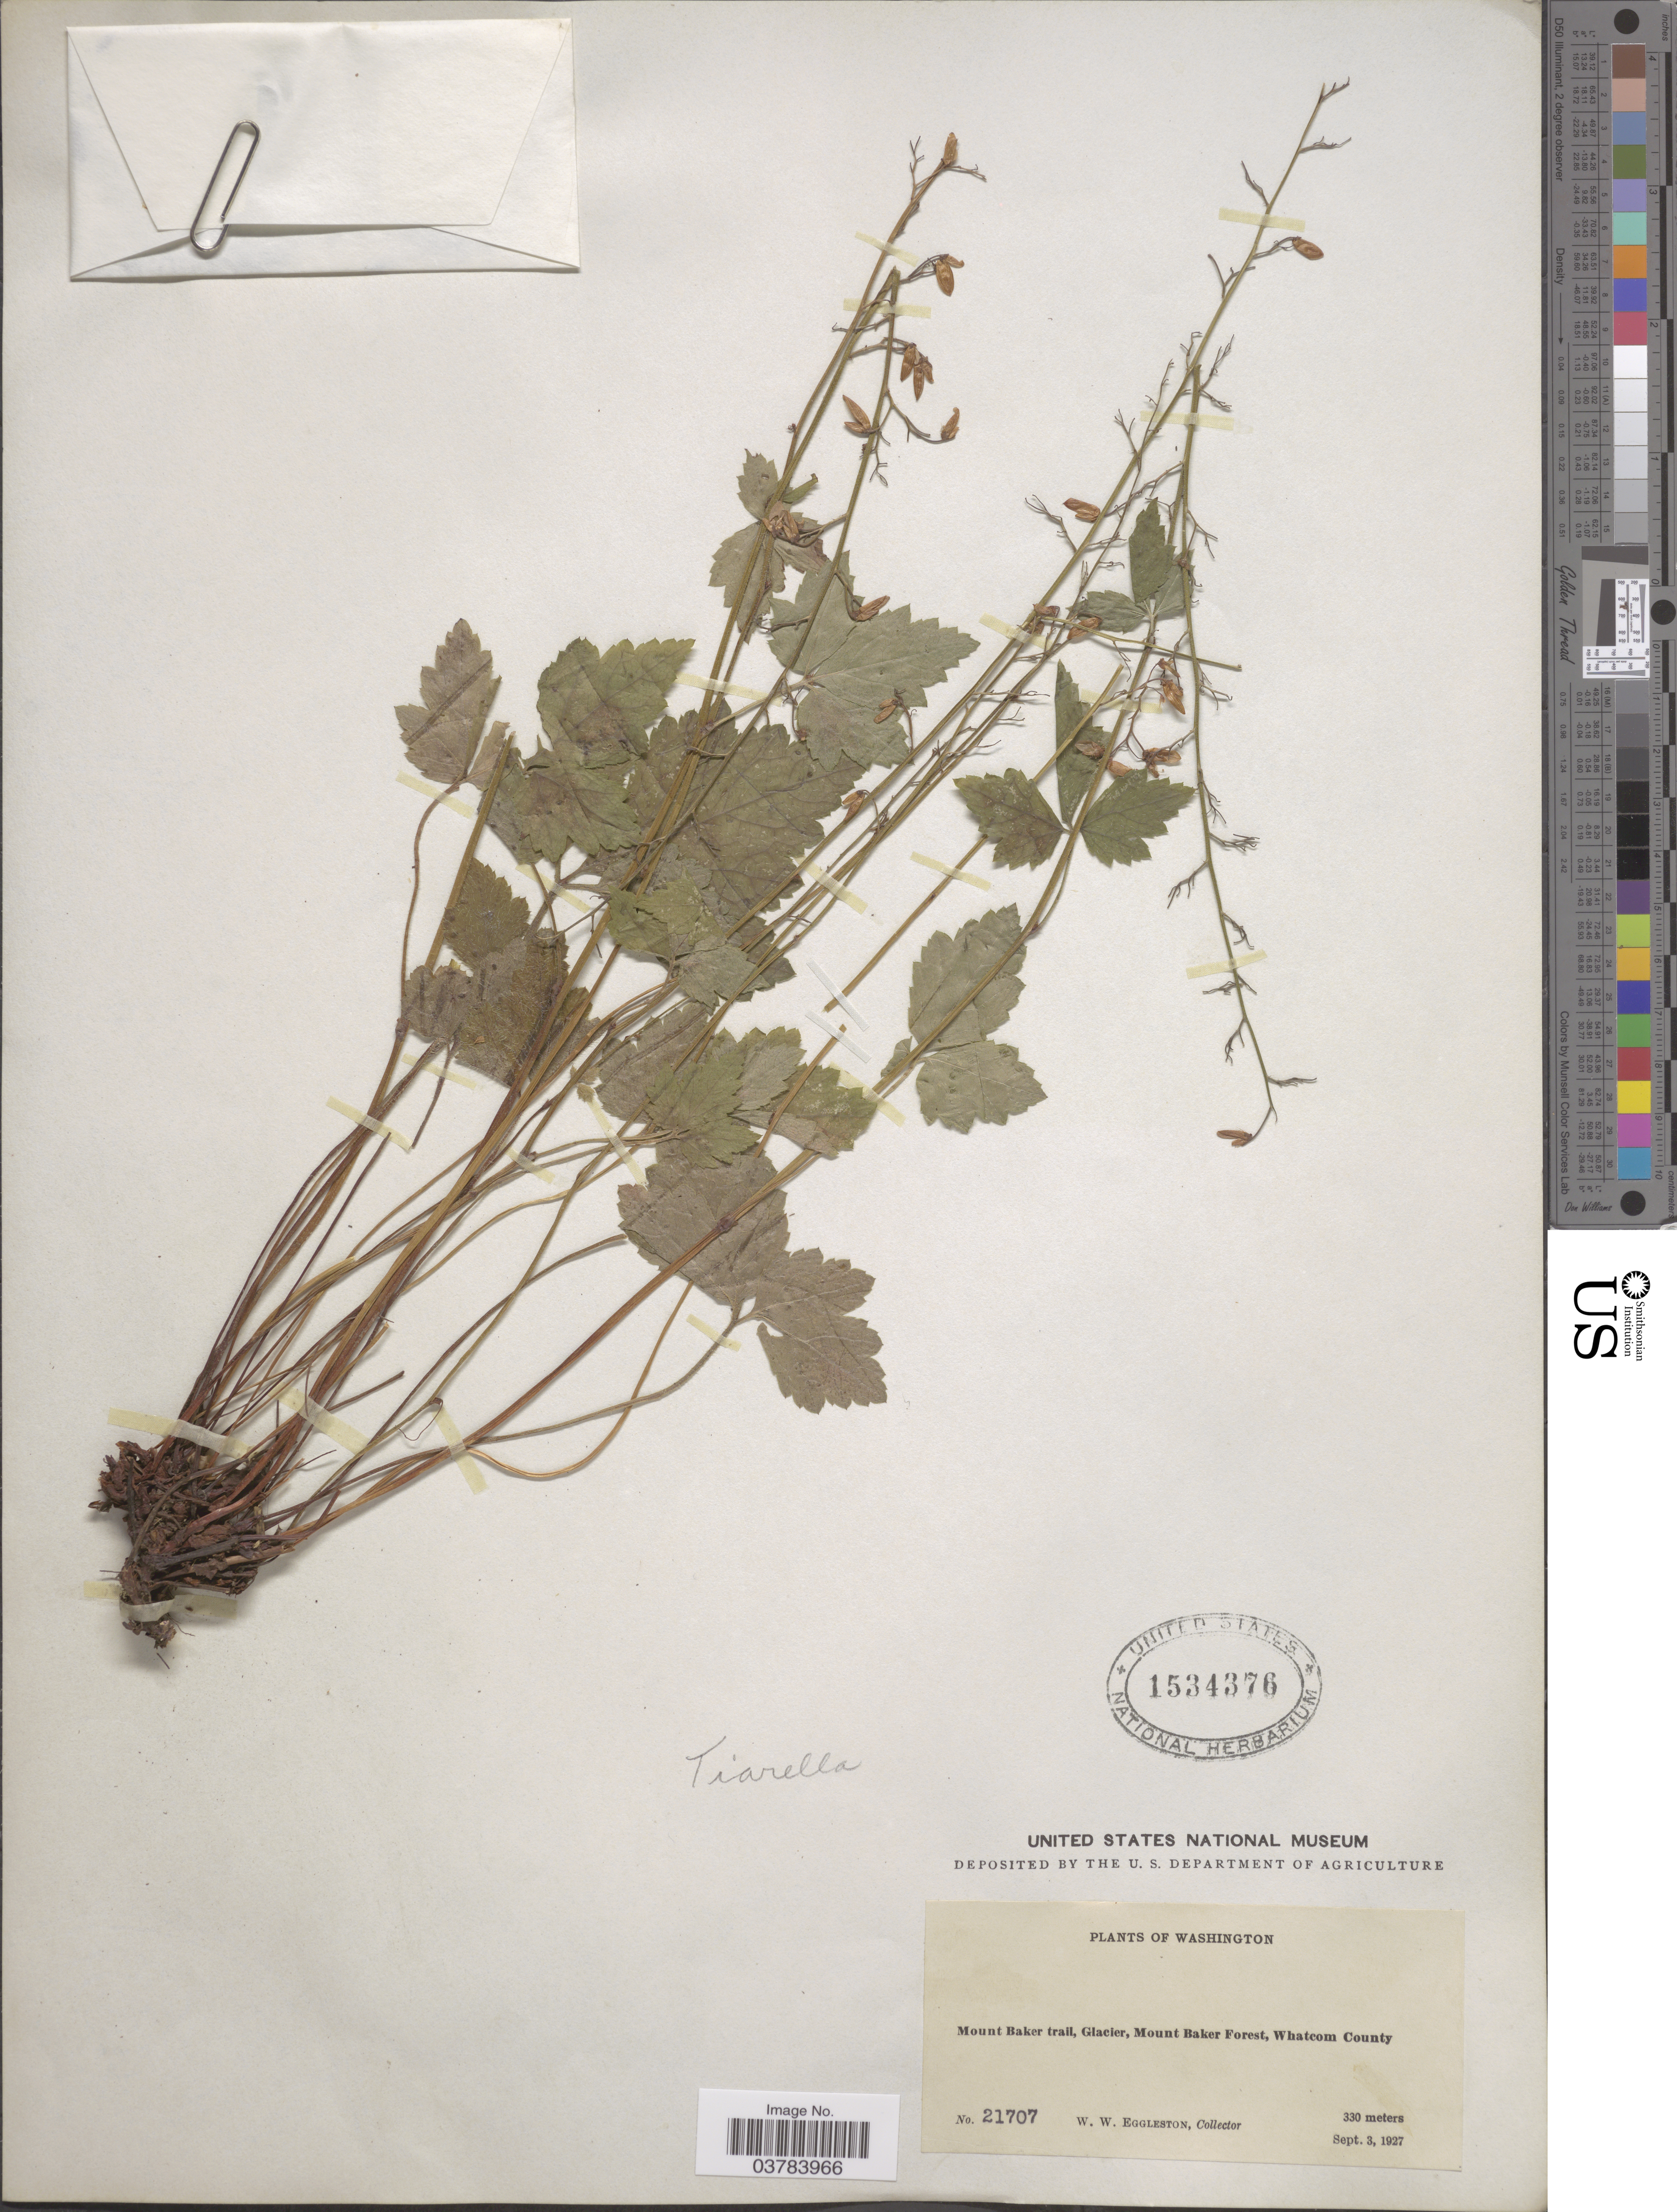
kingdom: Plantae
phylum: Tracheophyta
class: Magnoliopsida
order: Saxifragales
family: Saxifragaceae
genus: Tiarella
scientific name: Tiarella trifoliata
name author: L.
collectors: W. W. Eggleston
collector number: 21707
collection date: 1927-09-03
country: United States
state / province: Washington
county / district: Whatcom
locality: Mount Baker trail, Glacier, Mount Baker Forest, Whatcom County.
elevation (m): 330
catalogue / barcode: US 1534376